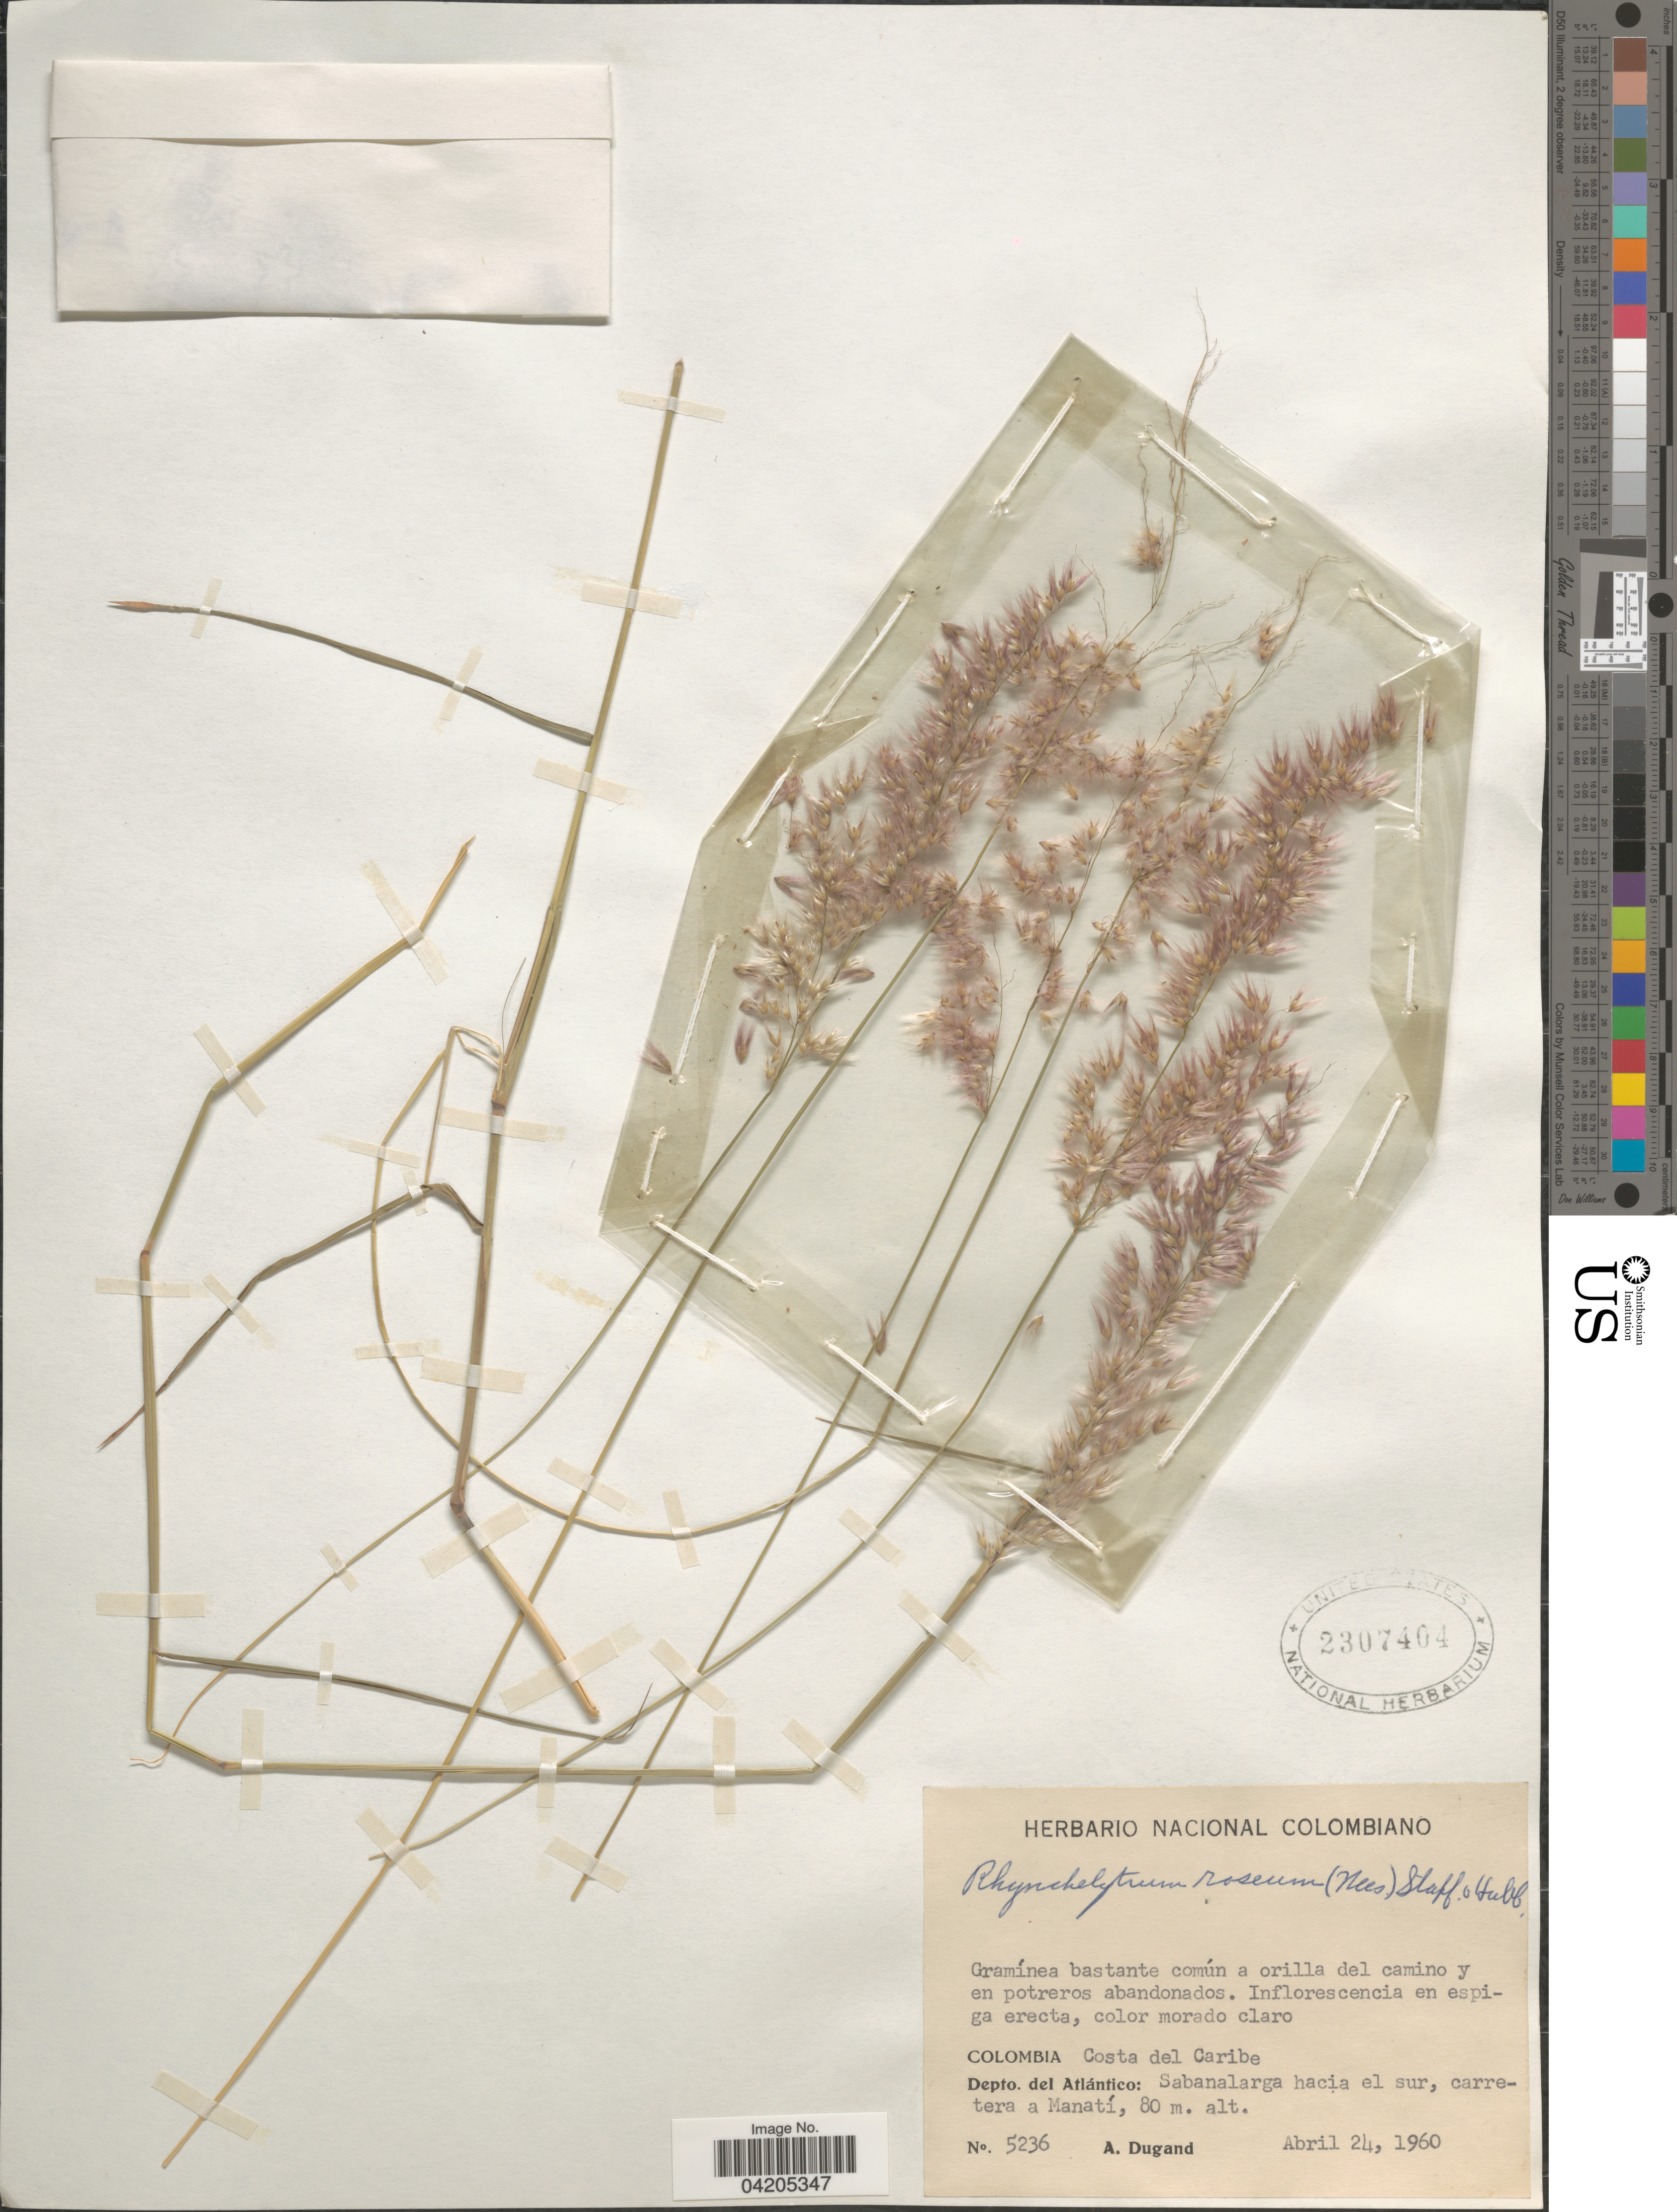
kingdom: Plantae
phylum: Tracheophyta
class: Liliopsida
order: Poales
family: Poaceae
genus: Melinis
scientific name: Melinis repens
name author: (Willd.) Zizka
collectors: A. Dugand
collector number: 5236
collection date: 1960-04-24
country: Colombia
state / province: Atlántico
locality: Costa del Caribe. Depto. del Atlántico: Sabanalarga hacia el sur, carretera a Manatí.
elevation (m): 80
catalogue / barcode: US 2307404